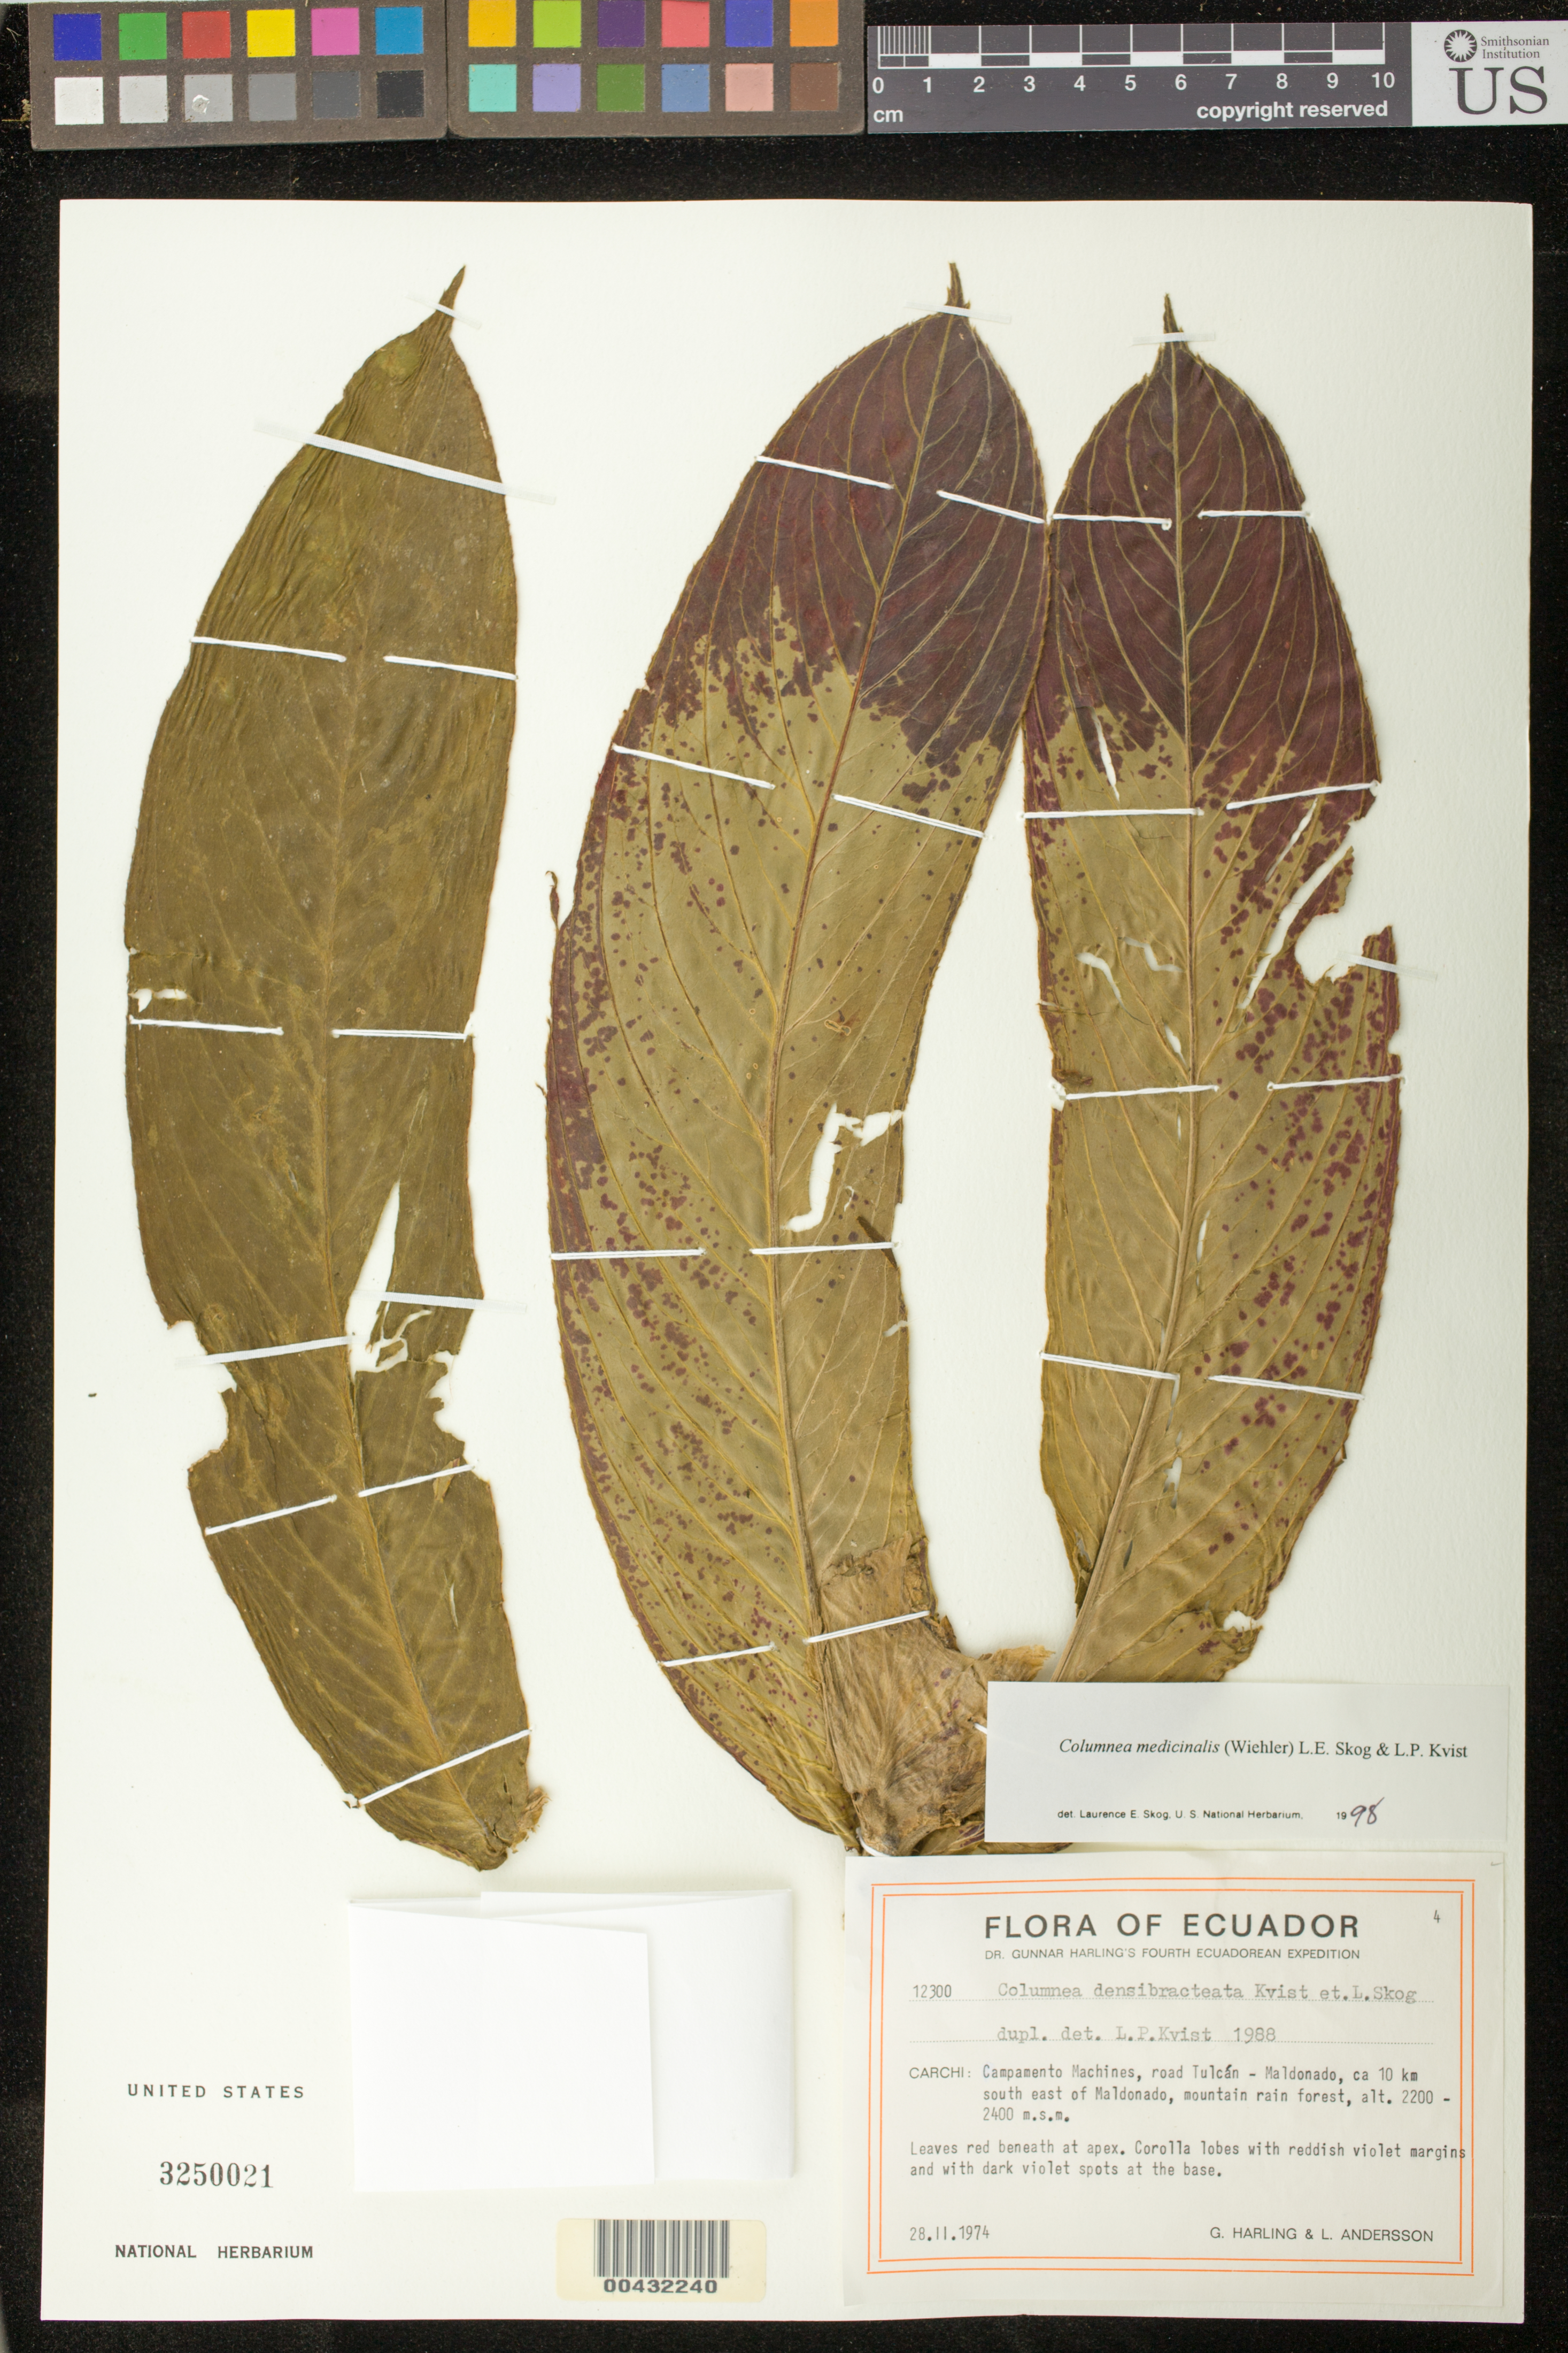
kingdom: Plantae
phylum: Tracheophyta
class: Magnoliopsida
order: Lamiales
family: Gesneriaceae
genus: Columnea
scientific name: Columnea medicinalis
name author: (Wiehler) L.E. Skog & L.P. Kvist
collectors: G. Harling & L. Andersson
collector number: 12300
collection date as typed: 28 Feb 1974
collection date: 1974-02-28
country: Ecuador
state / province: Carchi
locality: Road from Tulcan to Maldonado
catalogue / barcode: US 3250021